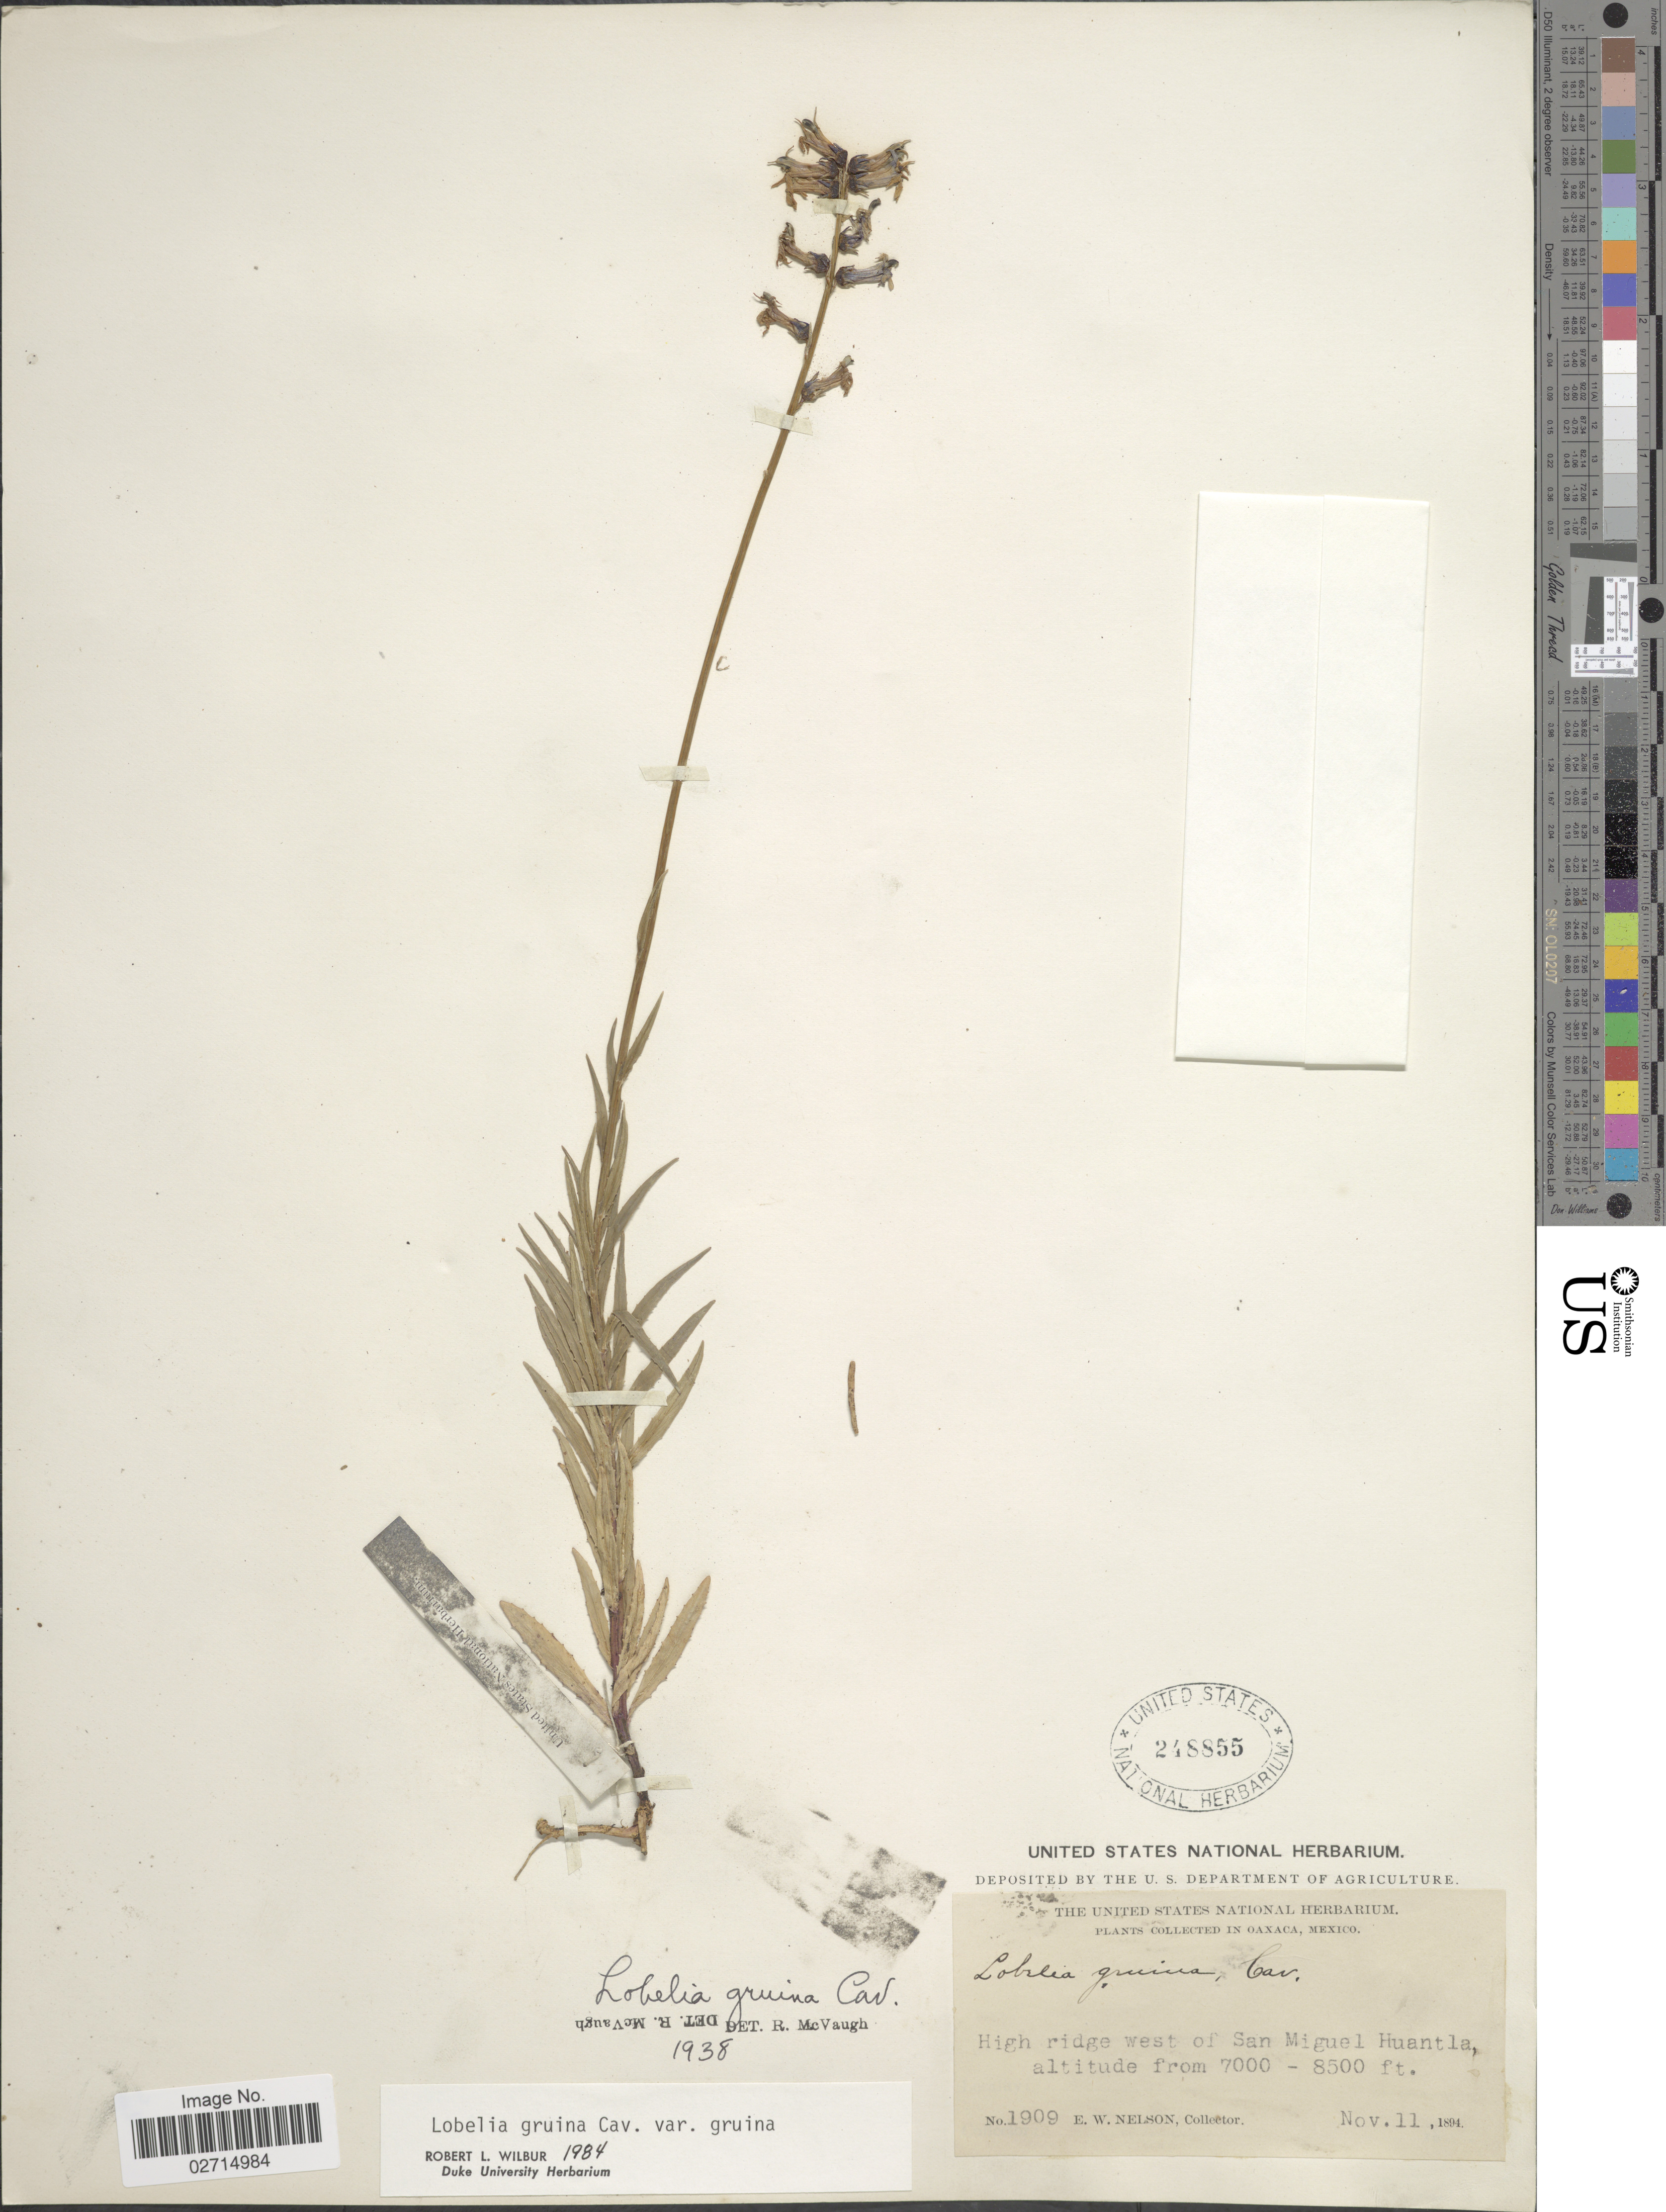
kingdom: Plantae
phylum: Tracheophyta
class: Magnoliopsida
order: Asterales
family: Campanulaceae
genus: Lobelia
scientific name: Lobelia gruina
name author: Cav.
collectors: E. W. Nelson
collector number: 1909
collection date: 1894-11-11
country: Mexico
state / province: Oaxaca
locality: In Oaxaca, Mexico, High ridge west of San Miguel Huantla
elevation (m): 213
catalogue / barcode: US 248855